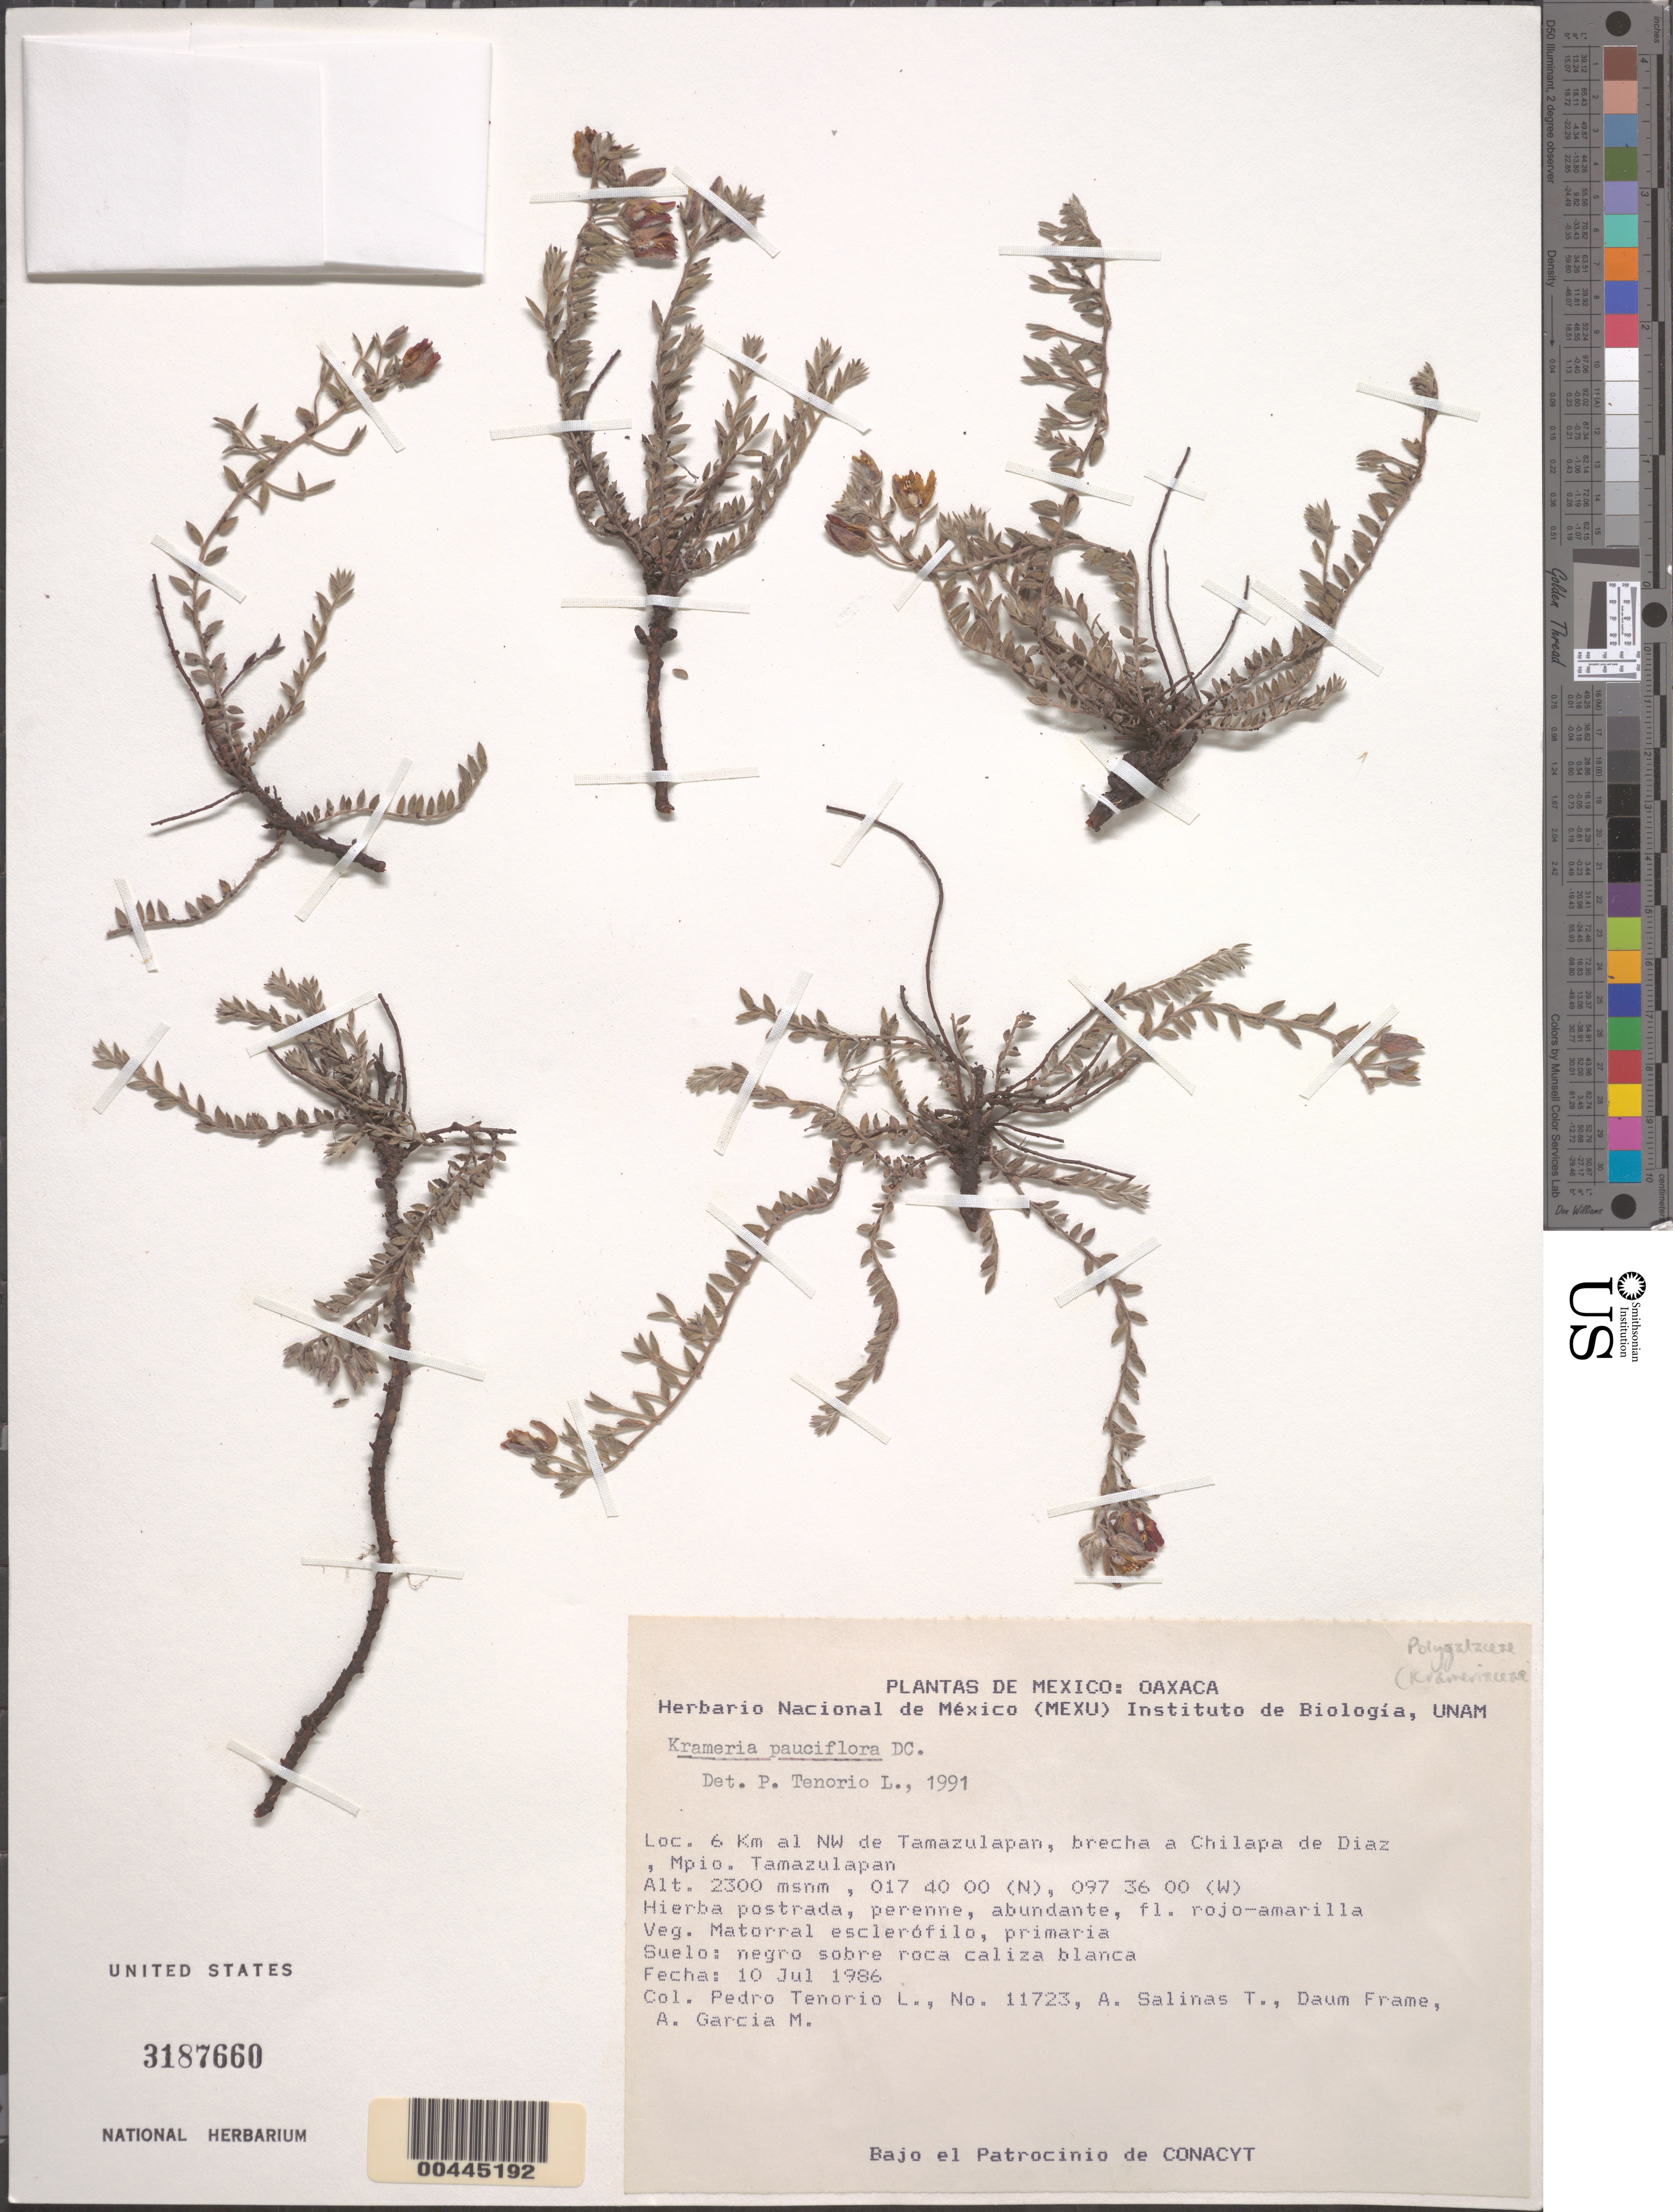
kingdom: Plantae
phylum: Tracheophyta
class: Magnoliopsida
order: Zygophyllales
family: Krameriaceae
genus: Krameria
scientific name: Krameria pauciflora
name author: DC.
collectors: P. Tenorio L., A. Salinas T., D. Frame & A. García-Mendoza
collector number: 11723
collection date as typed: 10 Jul 1986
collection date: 1986-07-10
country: Mexico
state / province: Oaxaca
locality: Nw of Tamazulapan, chilapa de dias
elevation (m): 2300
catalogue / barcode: US 3187660